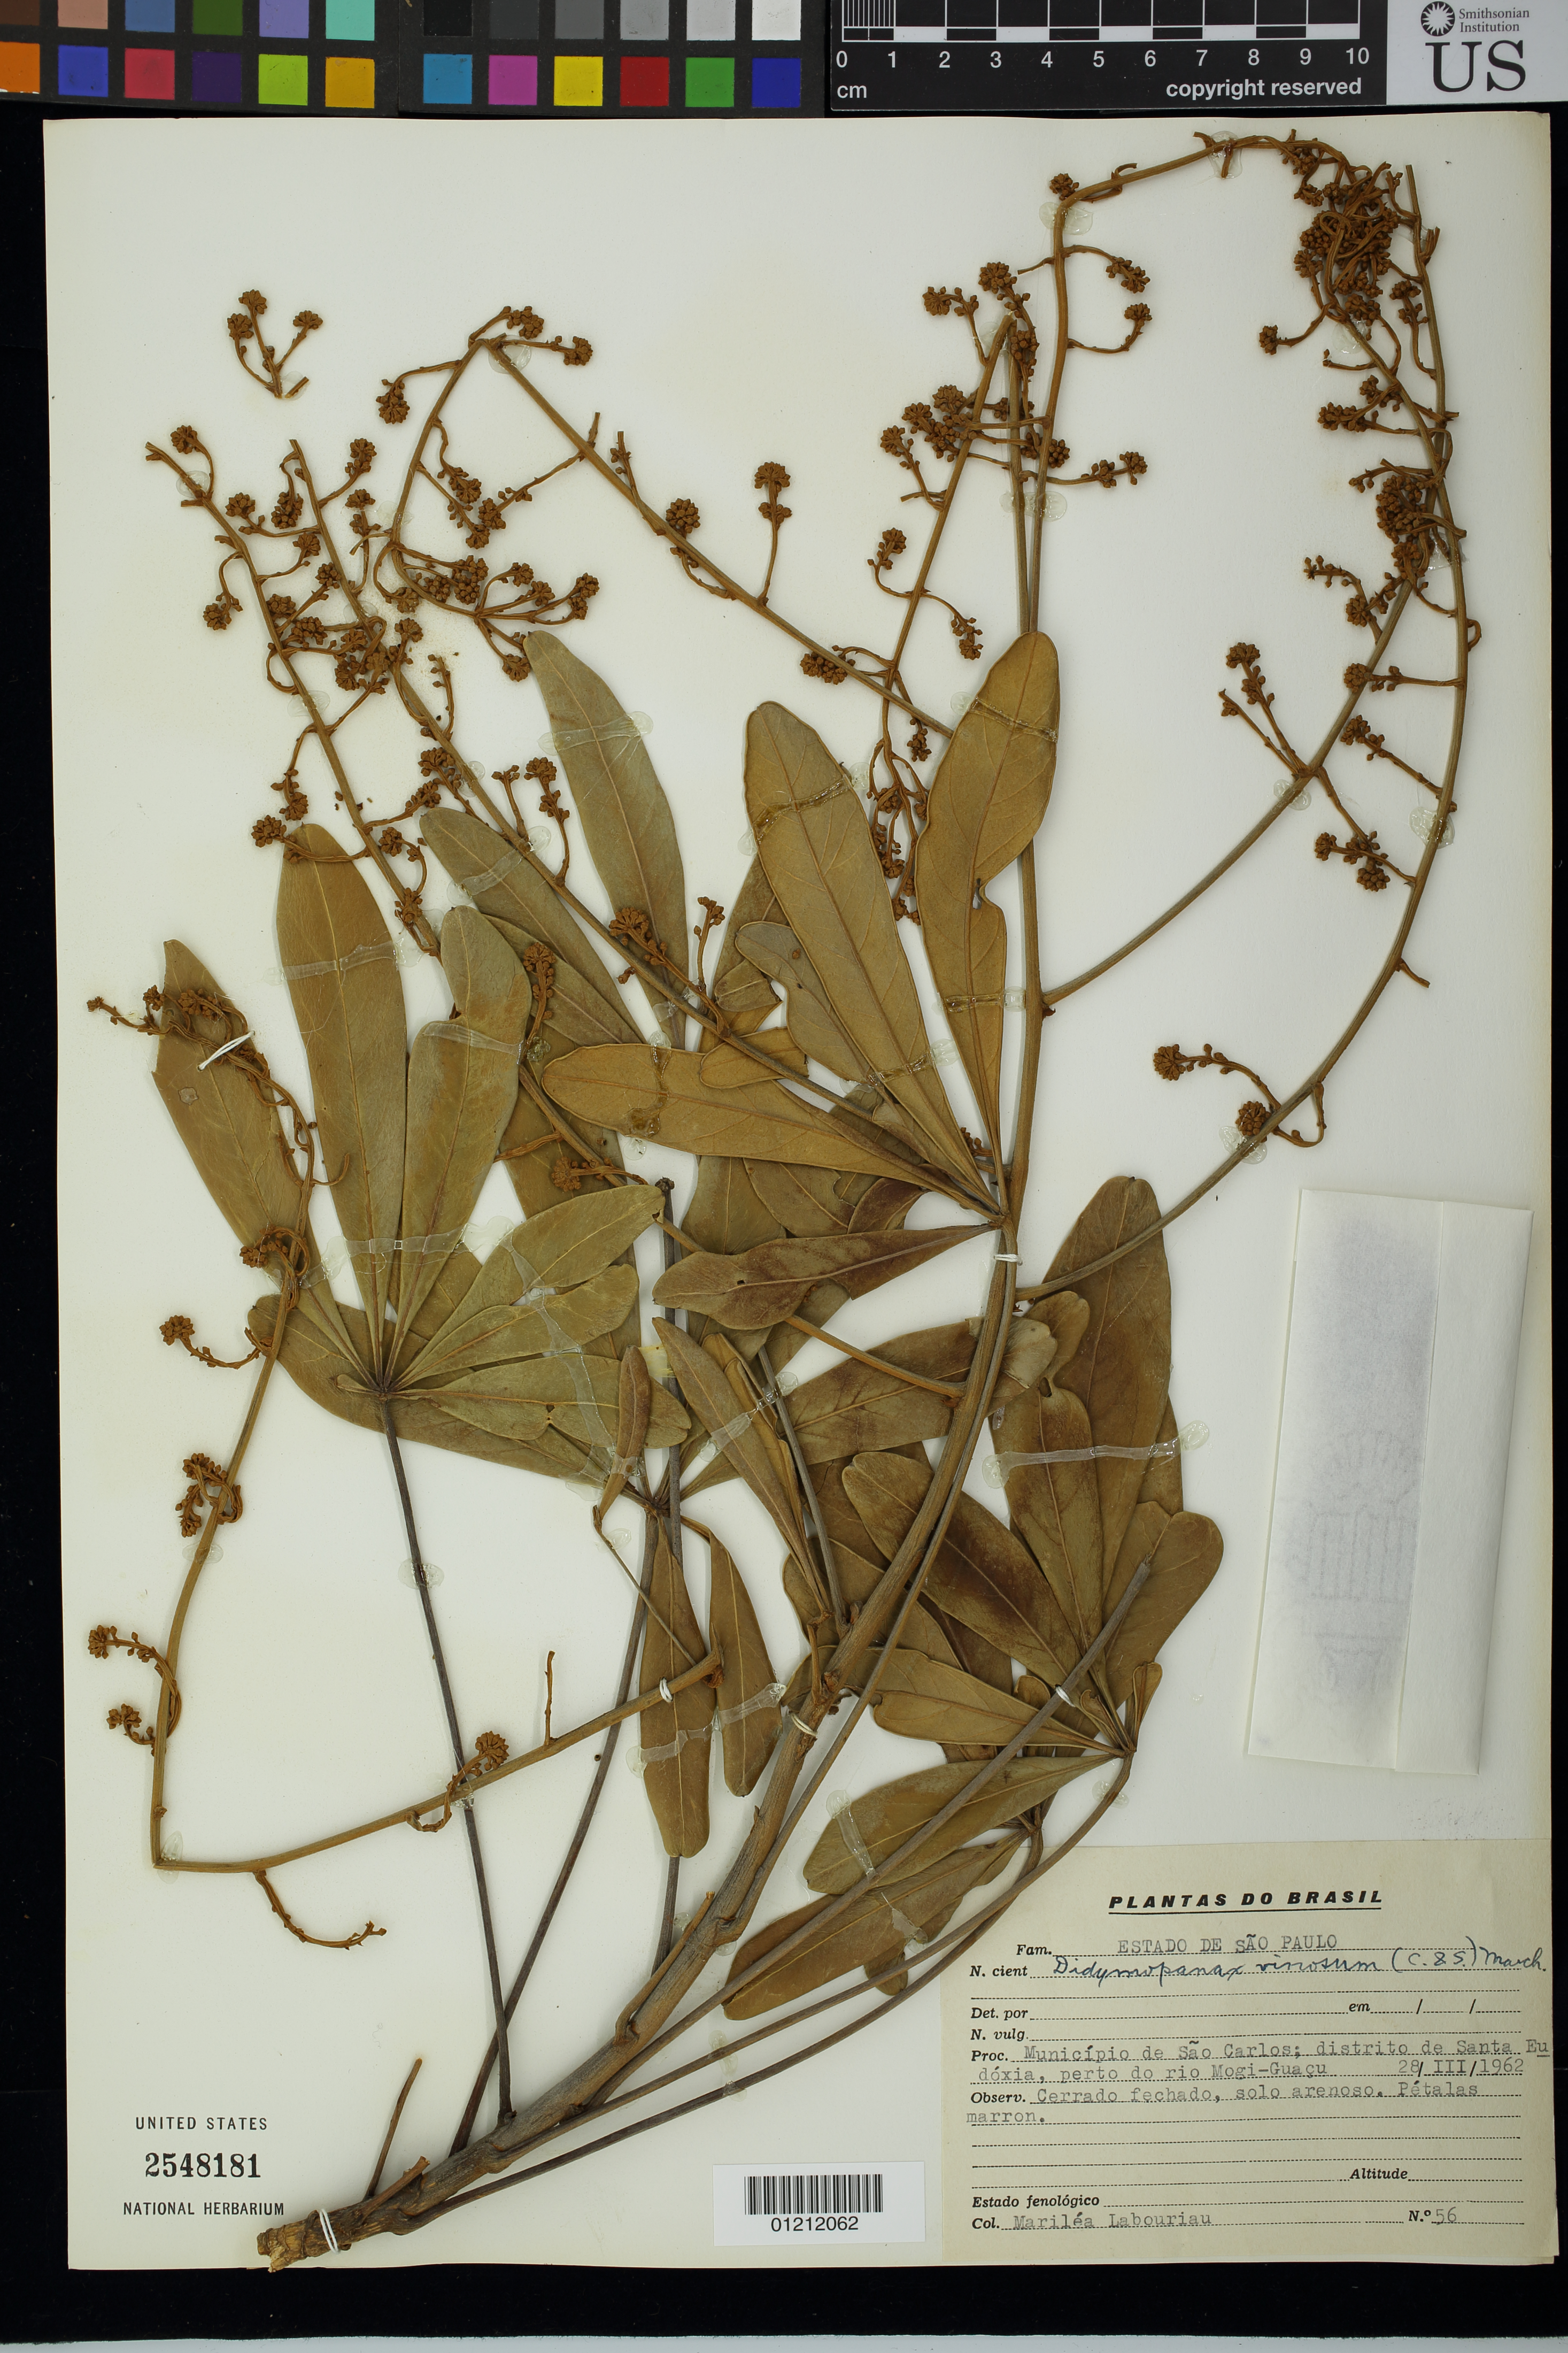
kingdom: Plantae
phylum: Tracheophyta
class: Magnoliopsida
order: Apiales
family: Araliaceae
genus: Schefflera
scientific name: Schefflera vinosa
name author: (Cham. & Schltdl.) Frodin & Fiaschi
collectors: M. S. Labouriau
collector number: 56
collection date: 1962-03-28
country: Brazil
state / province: São Paulo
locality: Município de São Carlos; distrito de Santa Eudóxia, perto do rio Mogi-Gautu.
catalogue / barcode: US 2548181